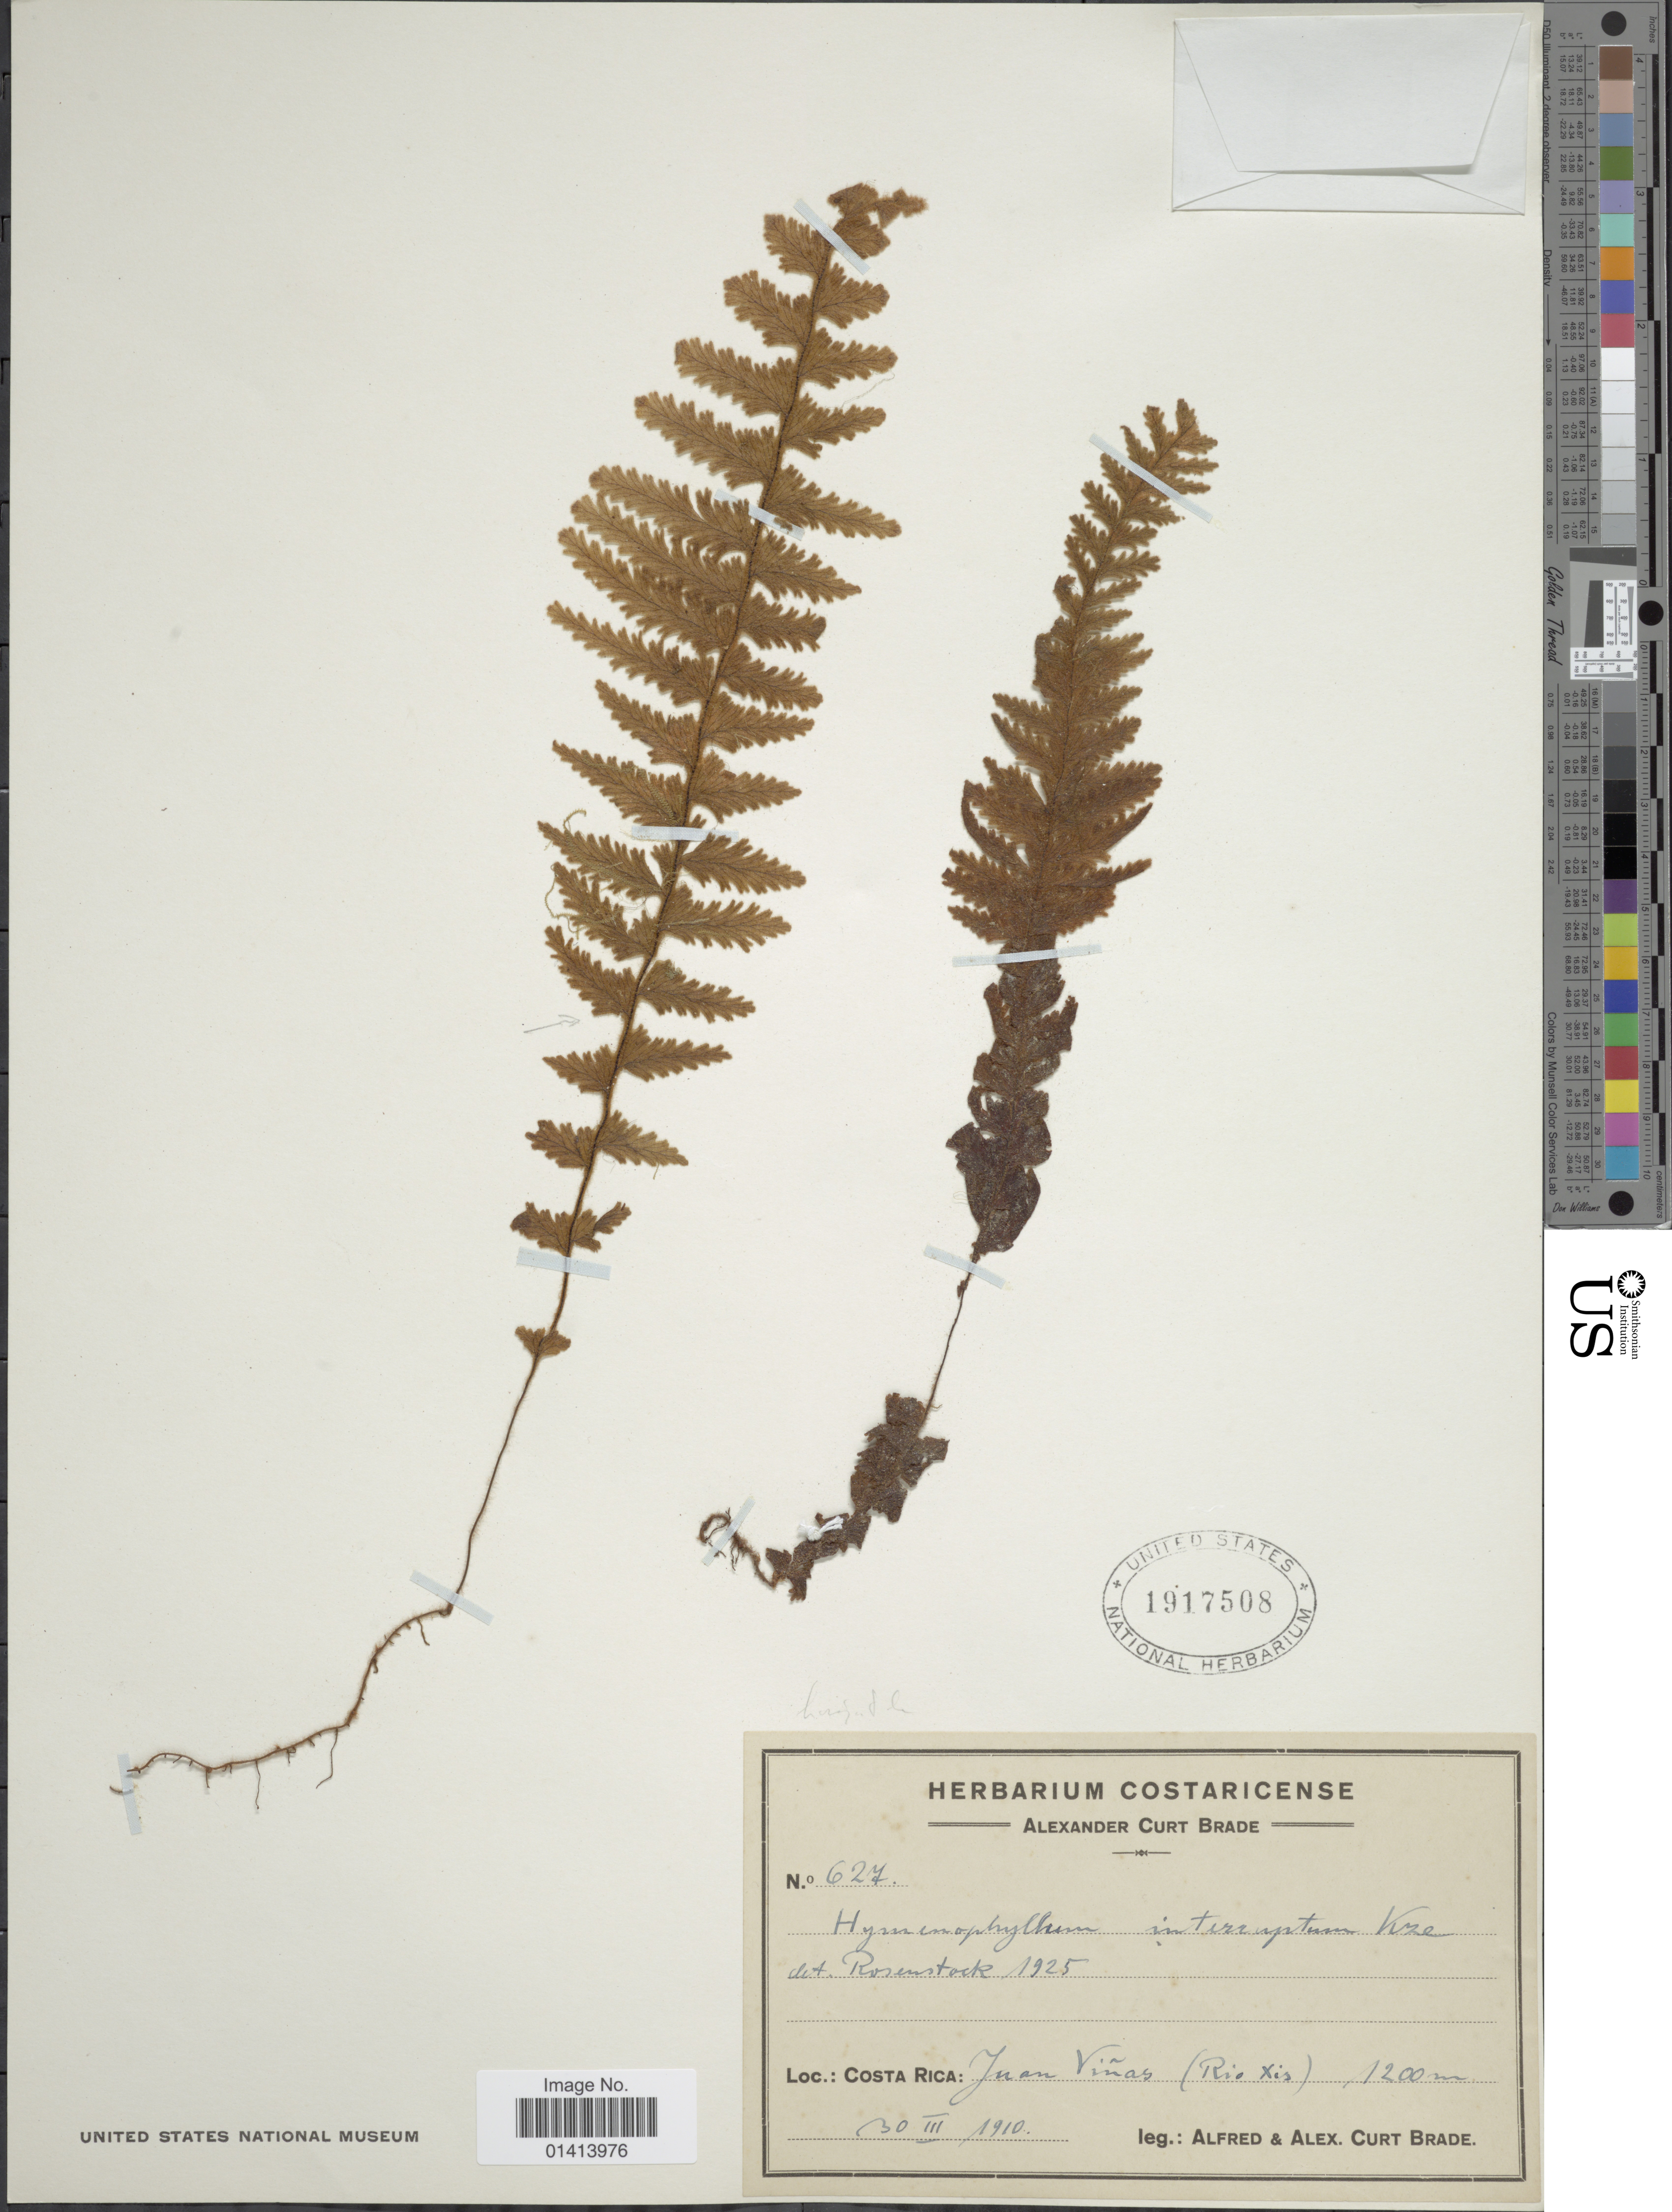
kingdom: Plantae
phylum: Tracheophyta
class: Polypodiopsida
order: Hymenophyllales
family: Hymenophyllaceae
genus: Hymenophyllum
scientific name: Hymenophyllum horizontale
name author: C.V. Morton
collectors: A. C. Brade & A. C. Brade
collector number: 627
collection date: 1910-03-30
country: Costa Rica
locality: Juan Viñas (Rio Xis)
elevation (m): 1200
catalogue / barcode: US 1917508